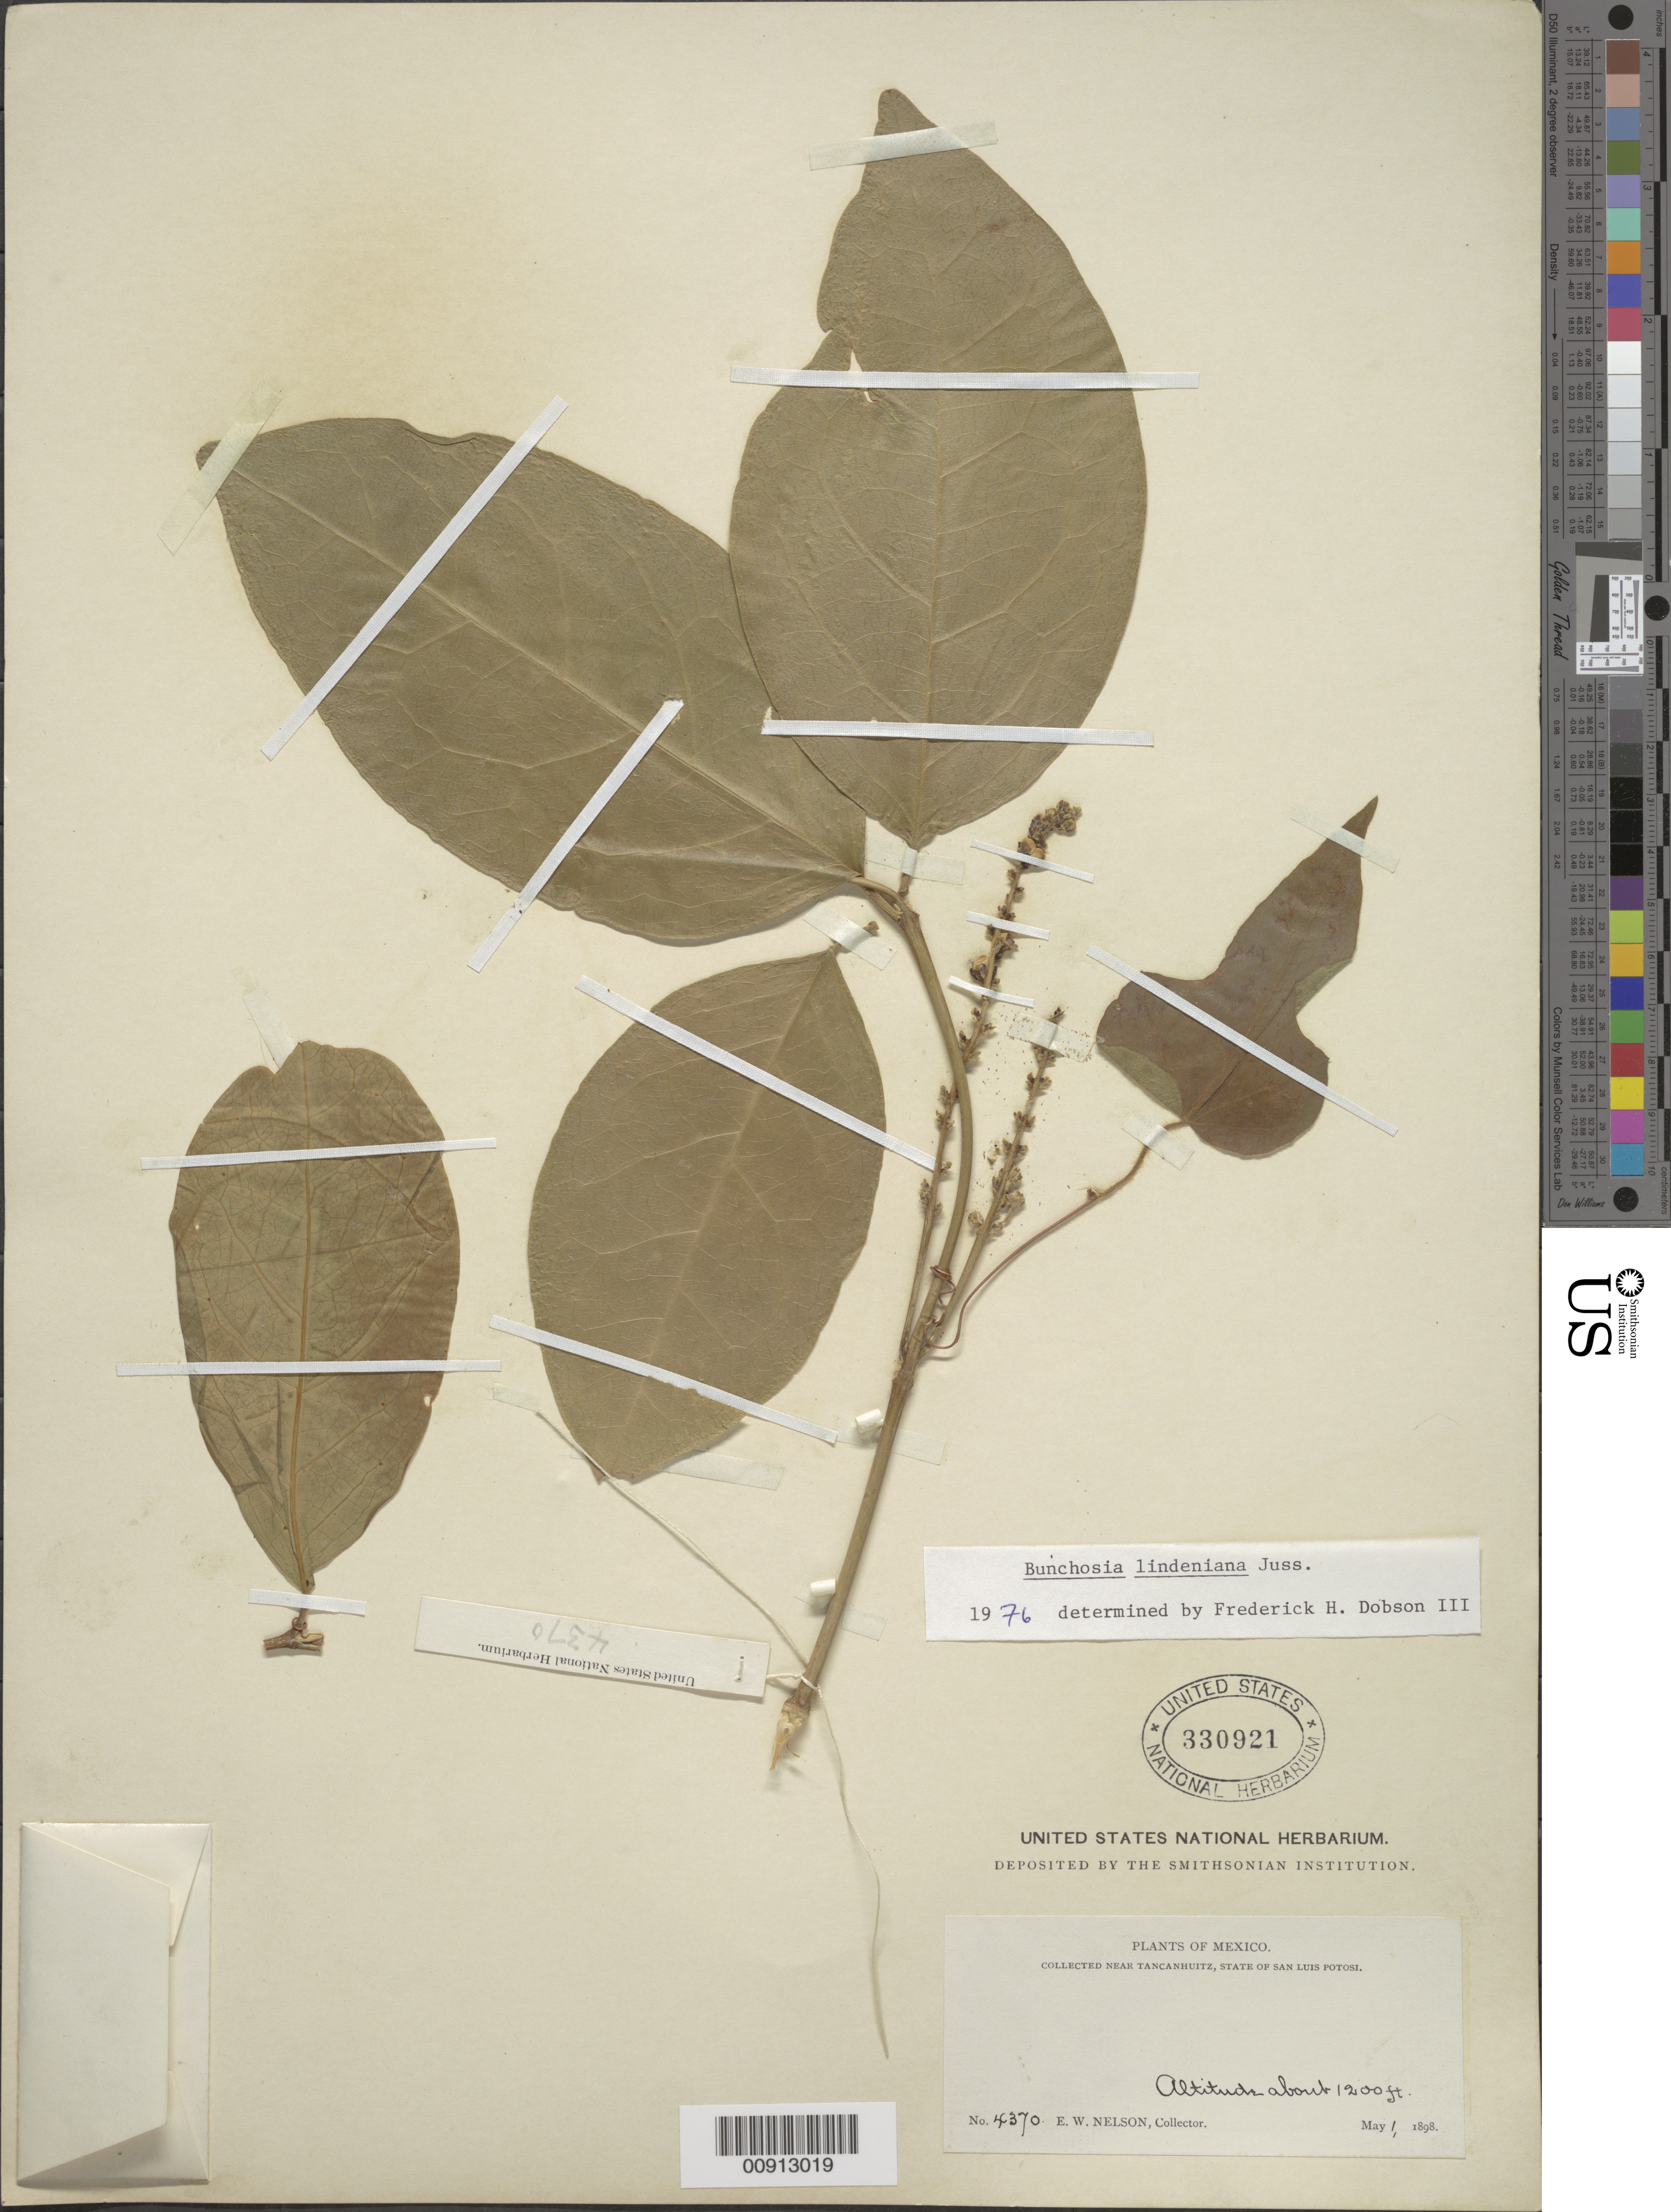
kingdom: Plantae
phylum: Tracheophyta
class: Magnoliopsida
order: Malpighiales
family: Malpighiaceae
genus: Bunchosia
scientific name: Bunchosia lindeniana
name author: A. Juss.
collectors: E. W. Nelson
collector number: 4370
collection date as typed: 01 May 1898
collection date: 1898-05-01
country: Mexico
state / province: San Luis Potosí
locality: Near Tancanhuitz, State of San Luis Potosí.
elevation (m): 366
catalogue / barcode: US 330921